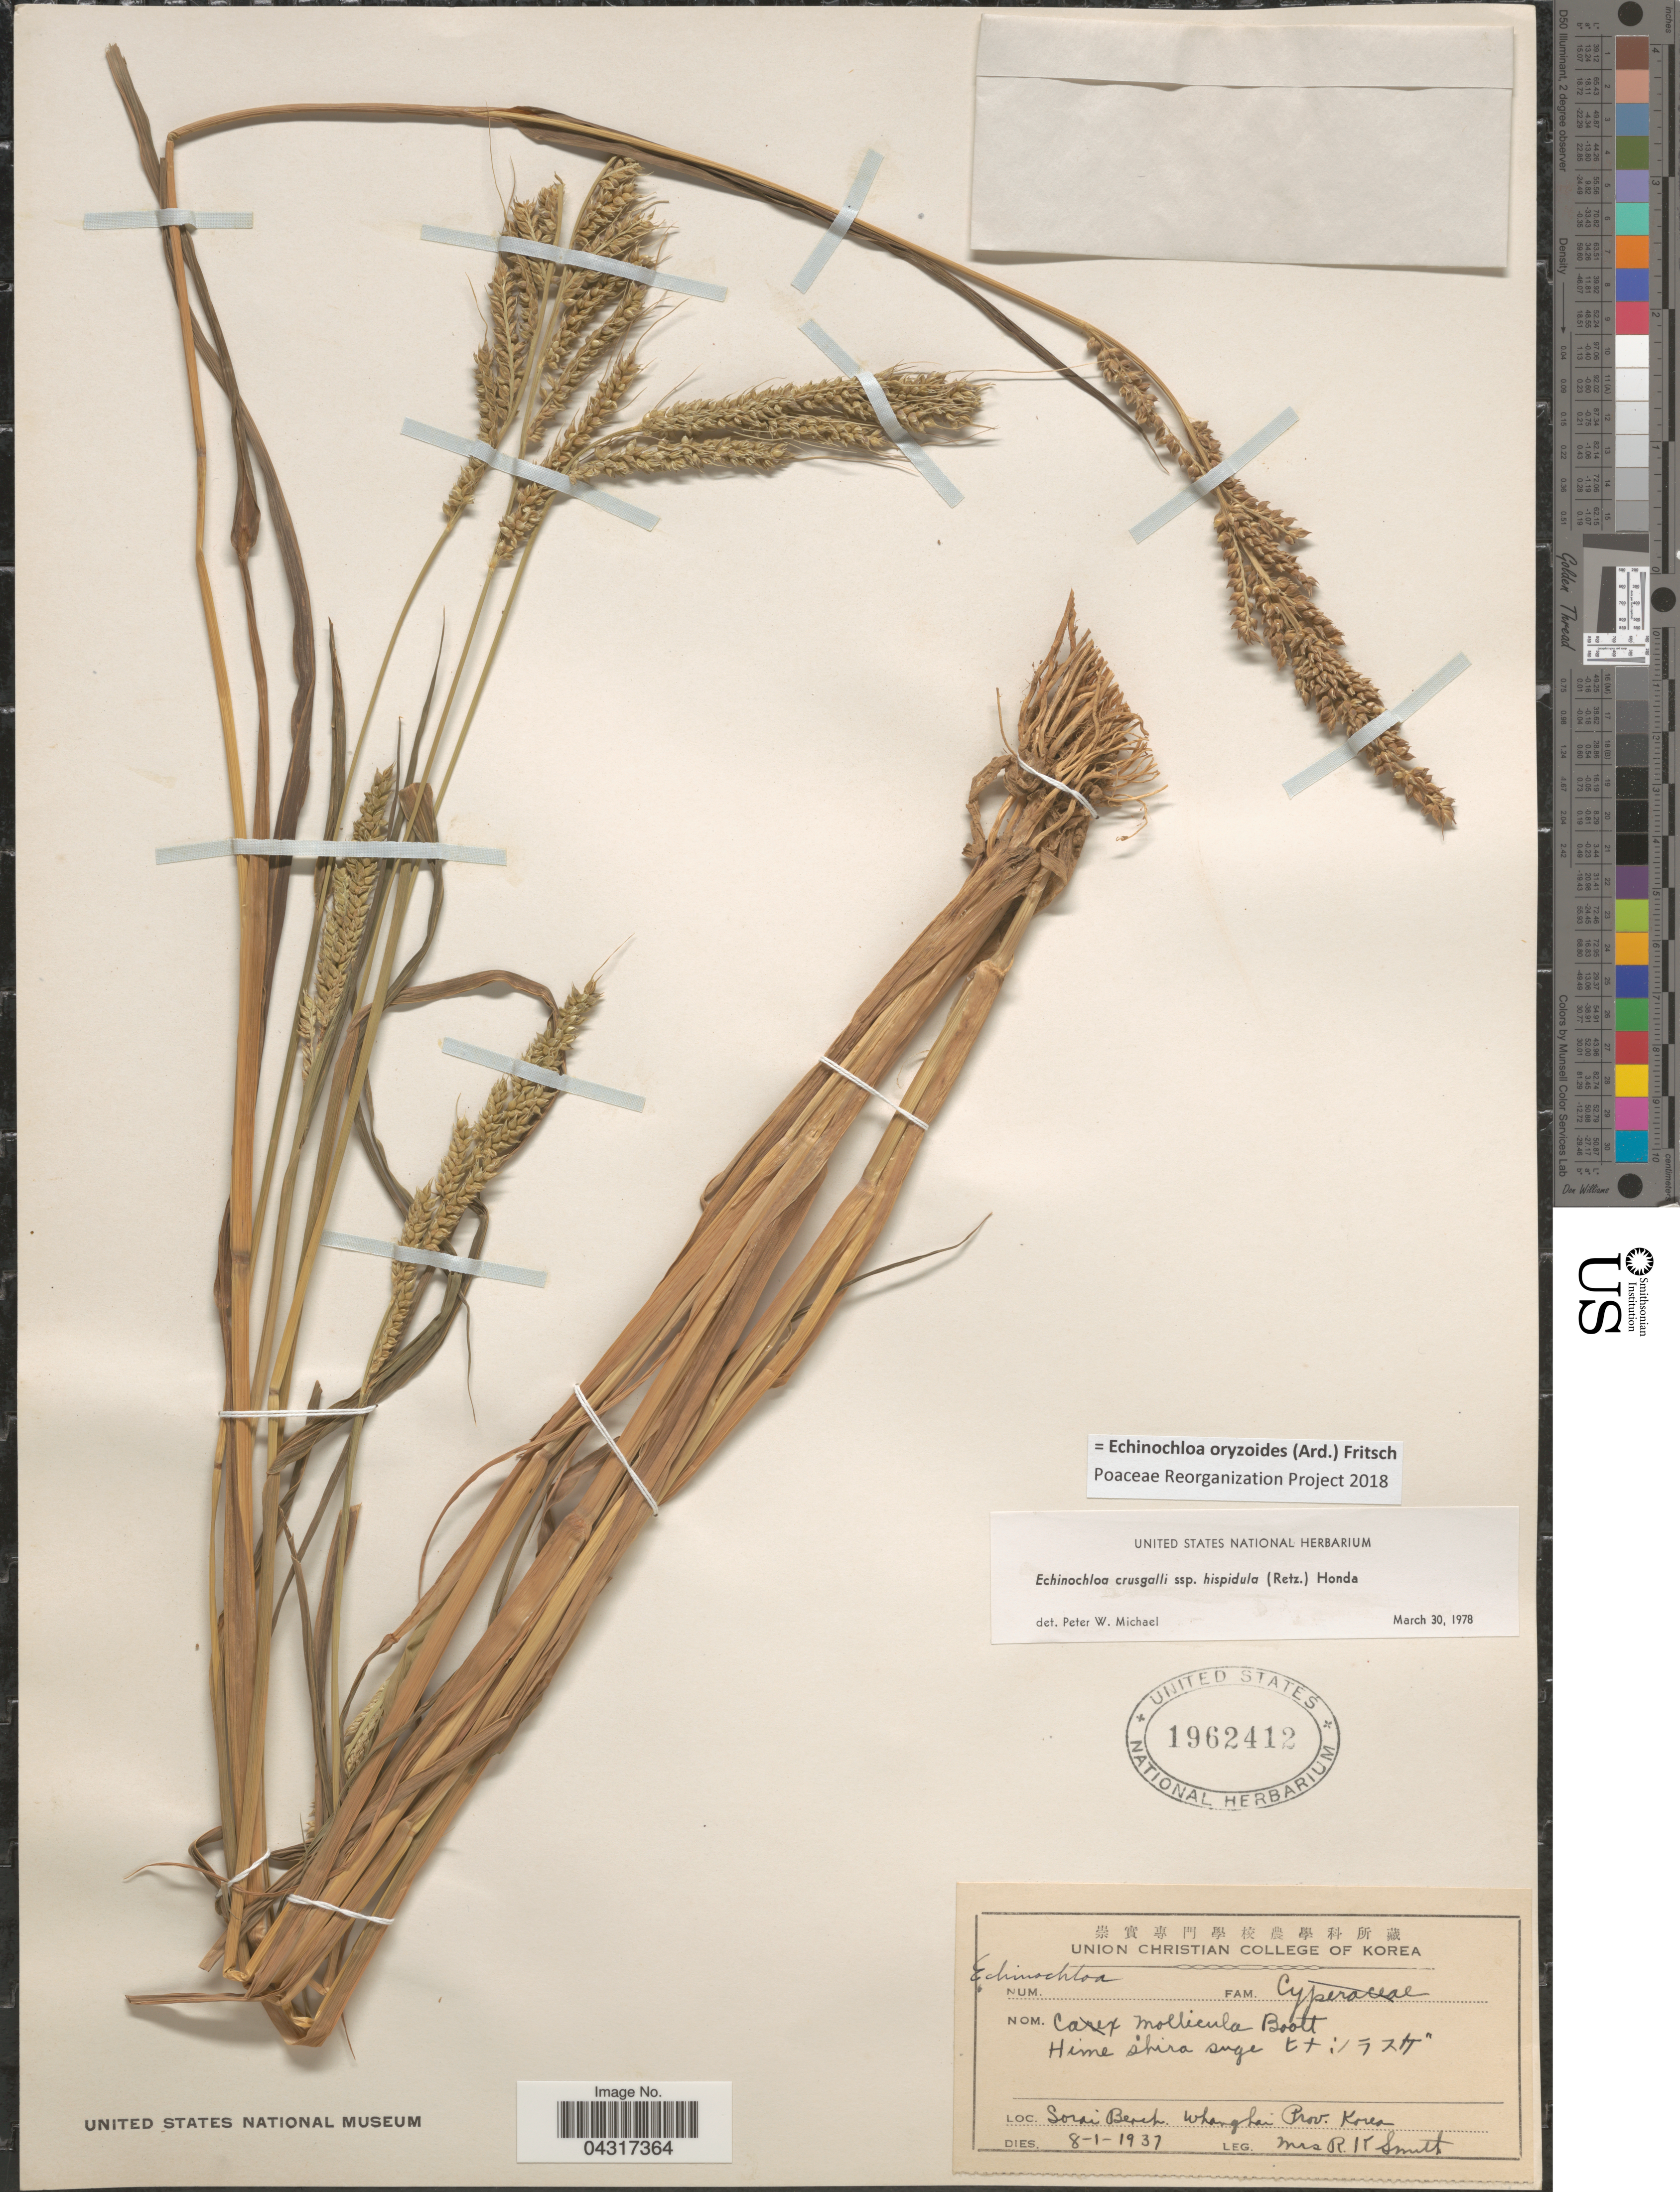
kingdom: Plantae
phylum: Tracheophyta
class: Liliopsida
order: Poales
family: Poaceae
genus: Echinochloa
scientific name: Echinochloa oryzoides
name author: (Ard.) Fritsch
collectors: R. Smith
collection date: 1937-01-08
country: North Korea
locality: Sorai Beach, Whanghai Prov.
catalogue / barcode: US 1962412